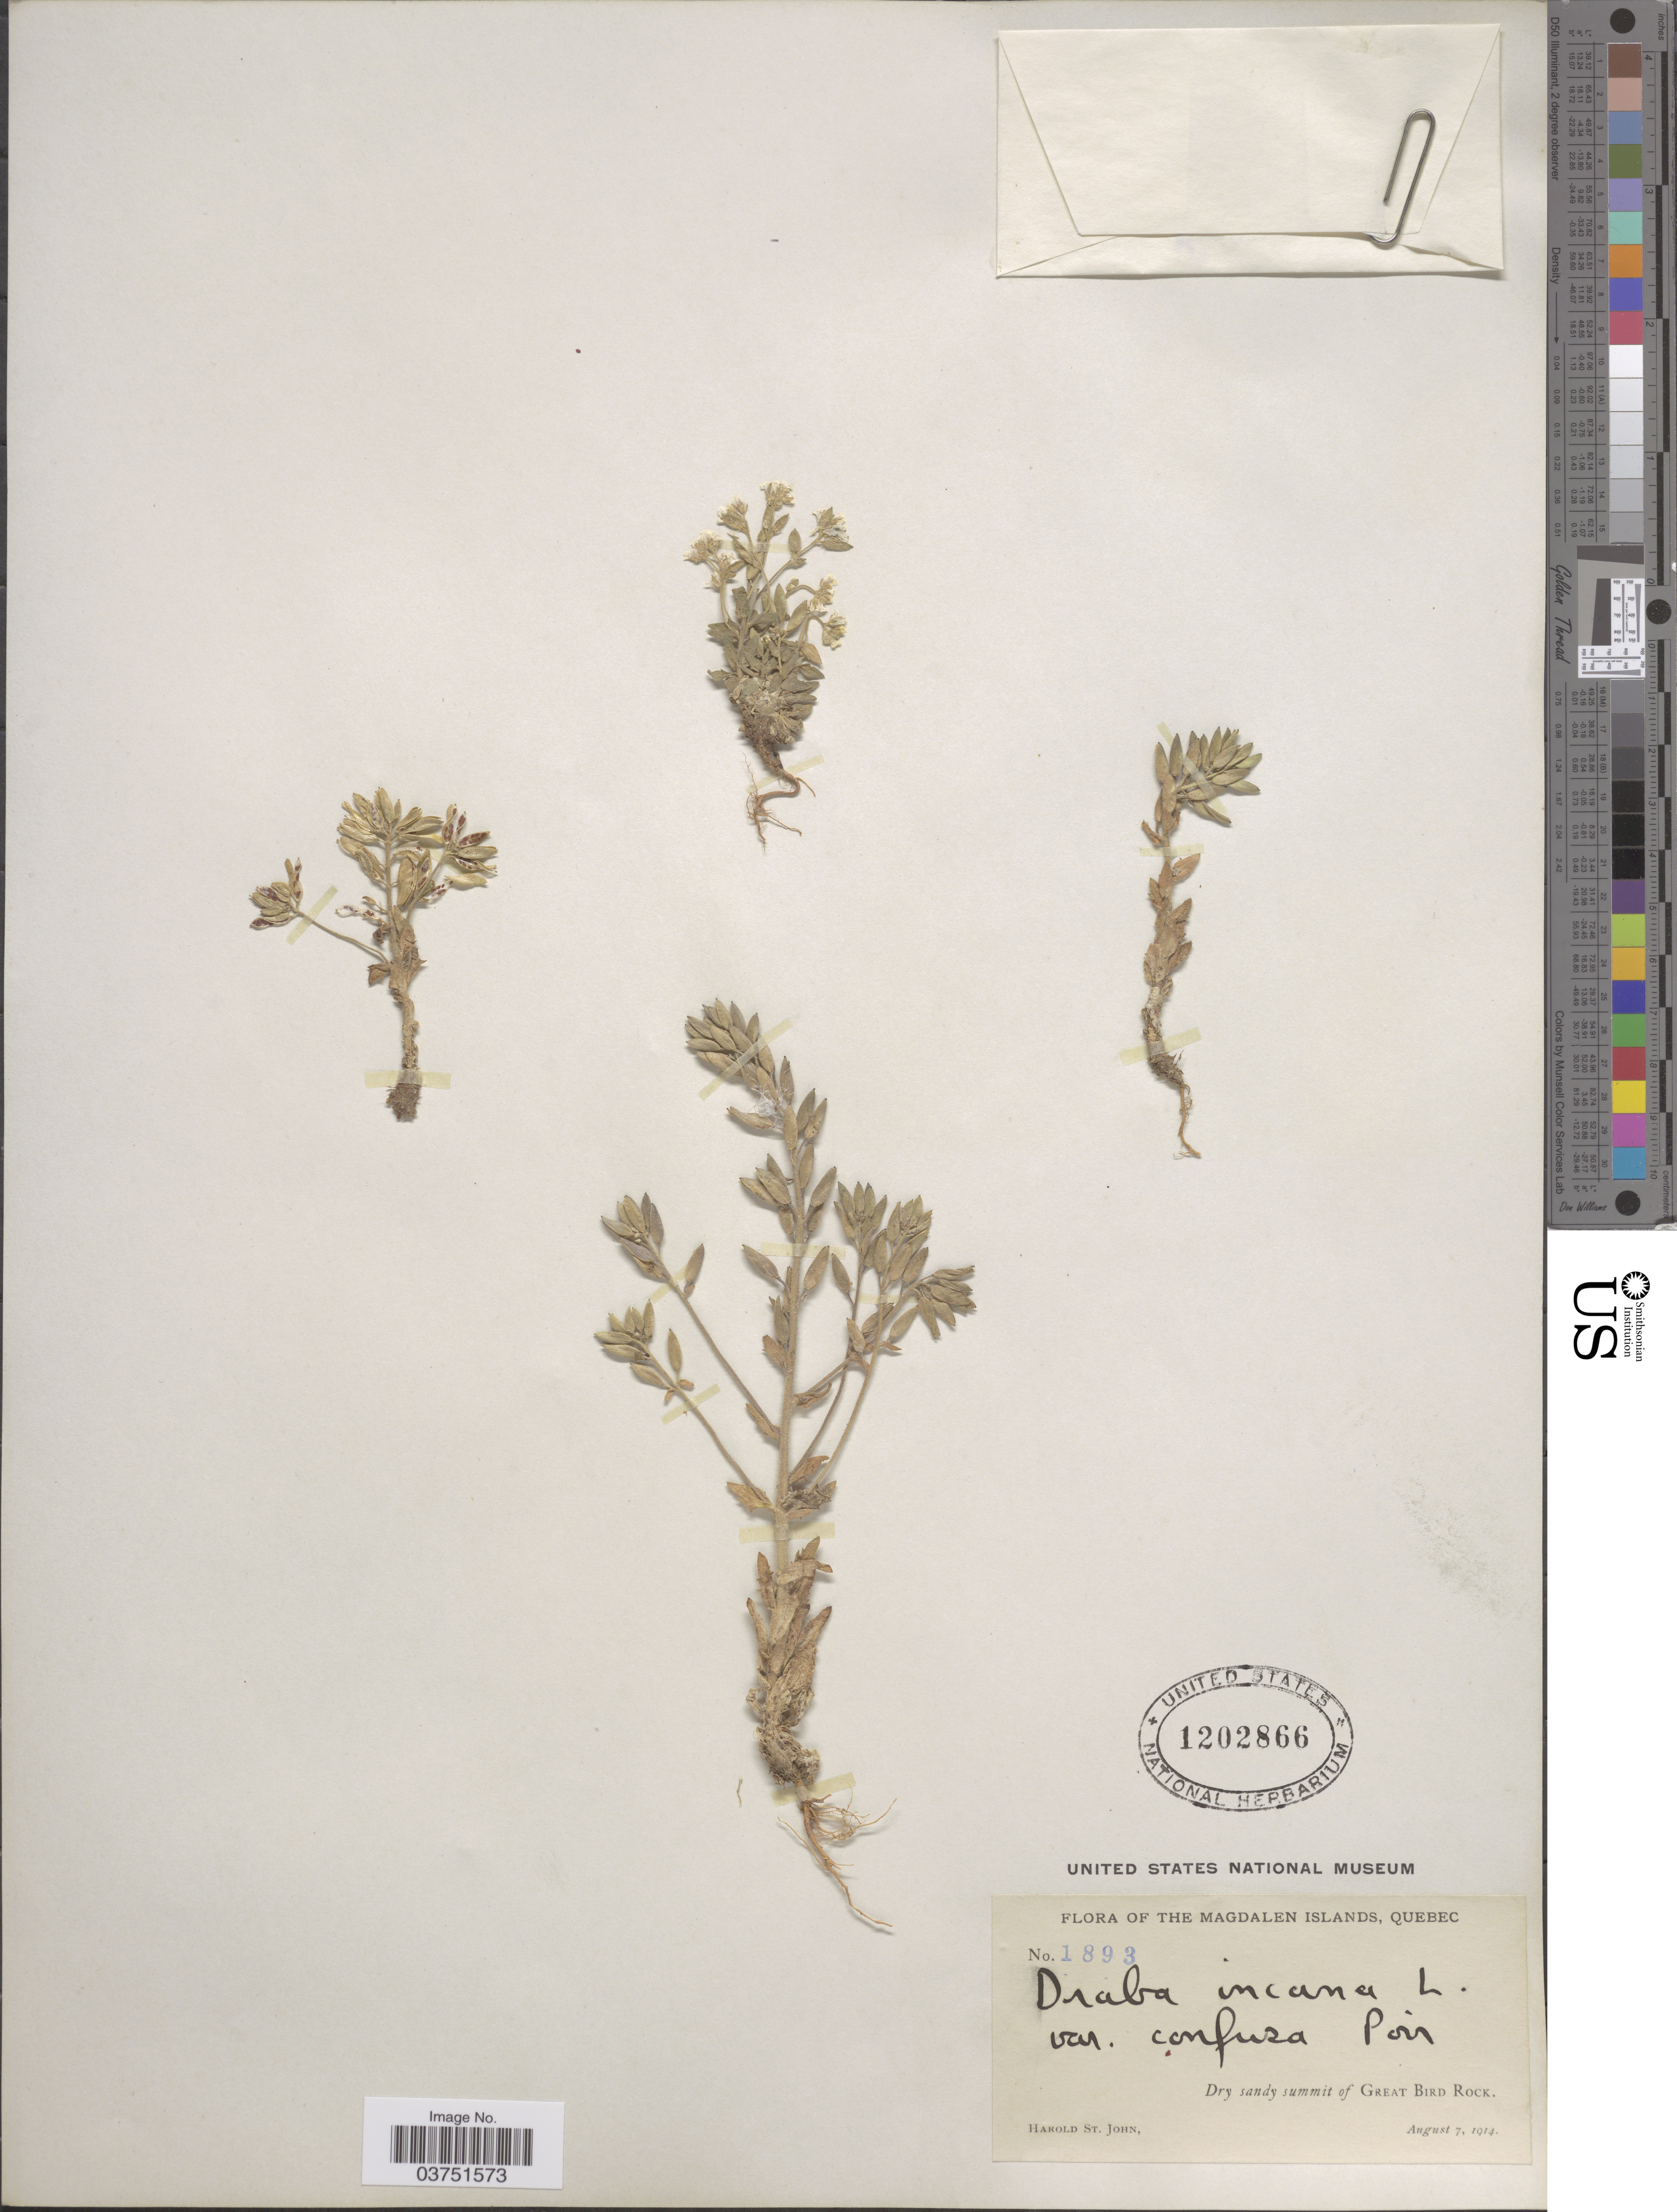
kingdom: Plantae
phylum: Tracheophyta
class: Magnoliopsida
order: Brassicales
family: Brassicaceae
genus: Draba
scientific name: Draba incana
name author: L.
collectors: H. St. John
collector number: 1893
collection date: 1914-08-07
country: Canada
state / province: Quebec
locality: Magdalen Islands. Dry sandy summit of Great Bird Rock.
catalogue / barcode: US 1202866